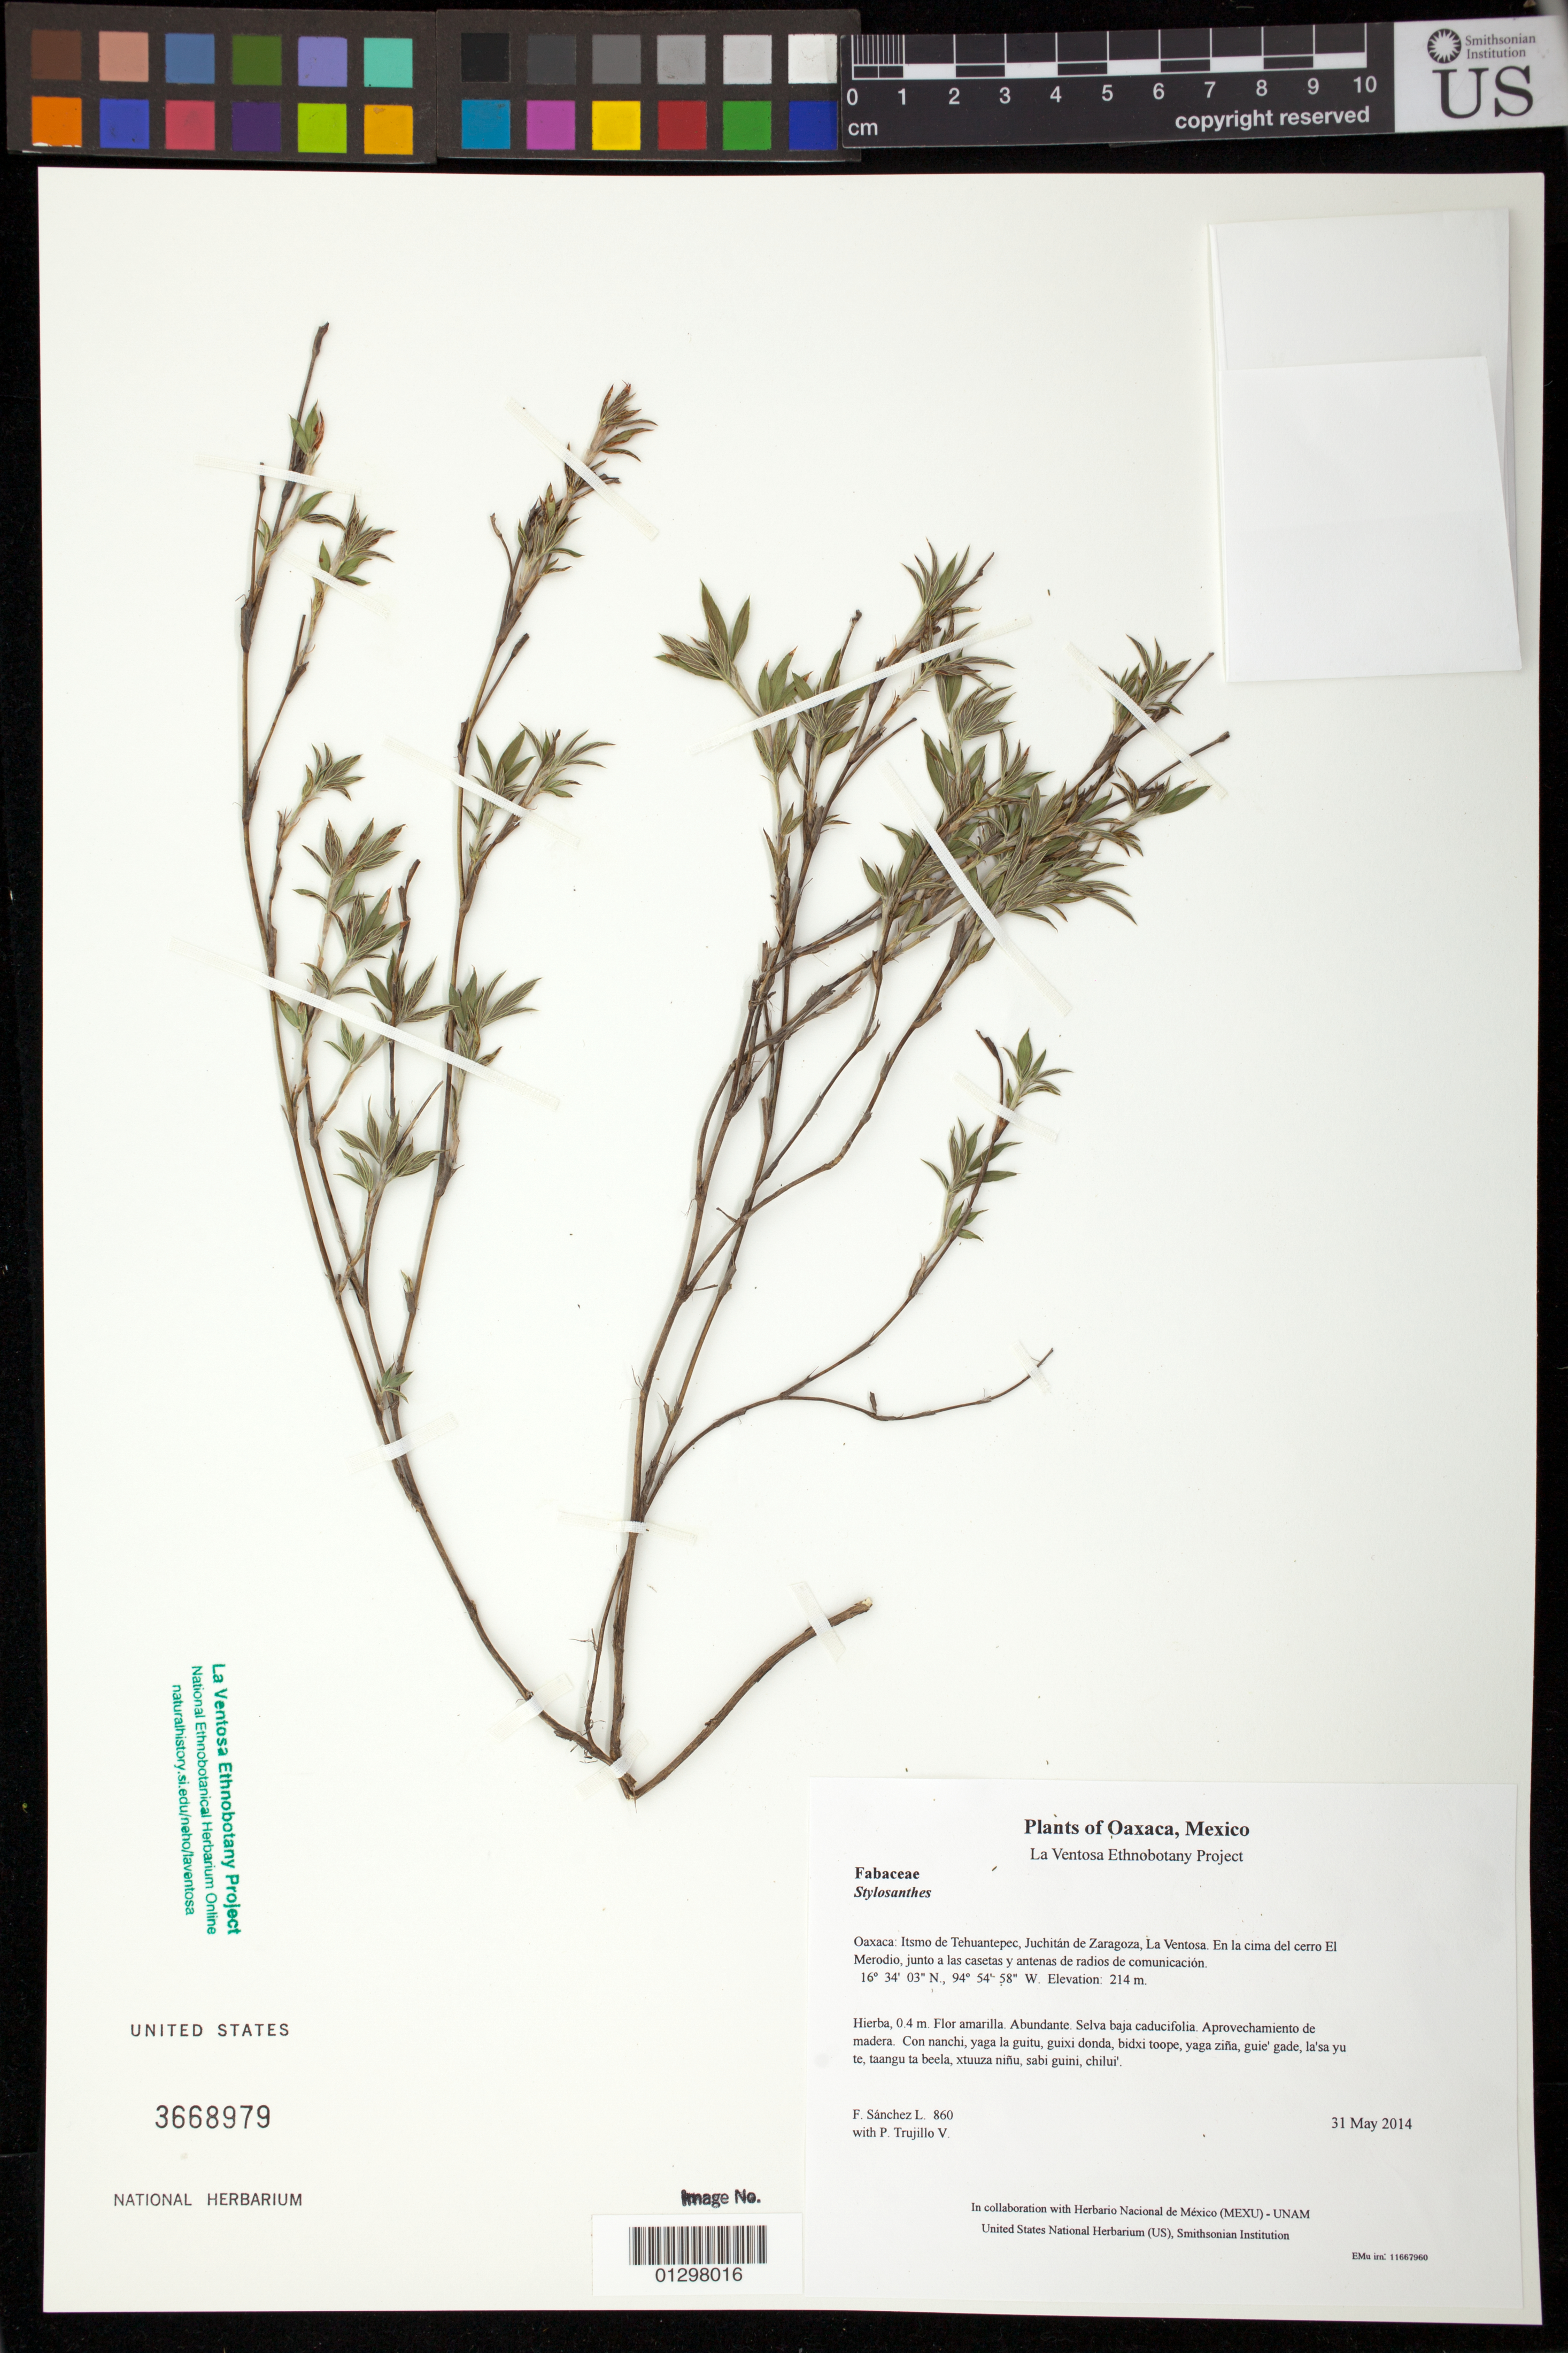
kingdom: Plantae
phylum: Tracheophyta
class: Magnoliopsida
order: Fabales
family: Fabaceae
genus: Stylosanthes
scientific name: Stylosanthes subsericea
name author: S.F. Blake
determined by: Gama, S.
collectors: F. Sánchez L. & P. Trujillo V.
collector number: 860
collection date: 2014-05-31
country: Mexico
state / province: Oaxaca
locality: Itsmo de Tehuantepec, Juchitán de Zaragoza, La Ventosa. En la cima del cerro El Merodio, junto a las casetas y antenas de radios de comunicación.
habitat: Selva baja caducifolia. Aprovechamiento de madera.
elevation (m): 214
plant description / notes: JEBOT, MEXU, SERO, US; Guixi bandaga. 0.4 m. Guie' naguchi. Stale.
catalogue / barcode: US 3668979